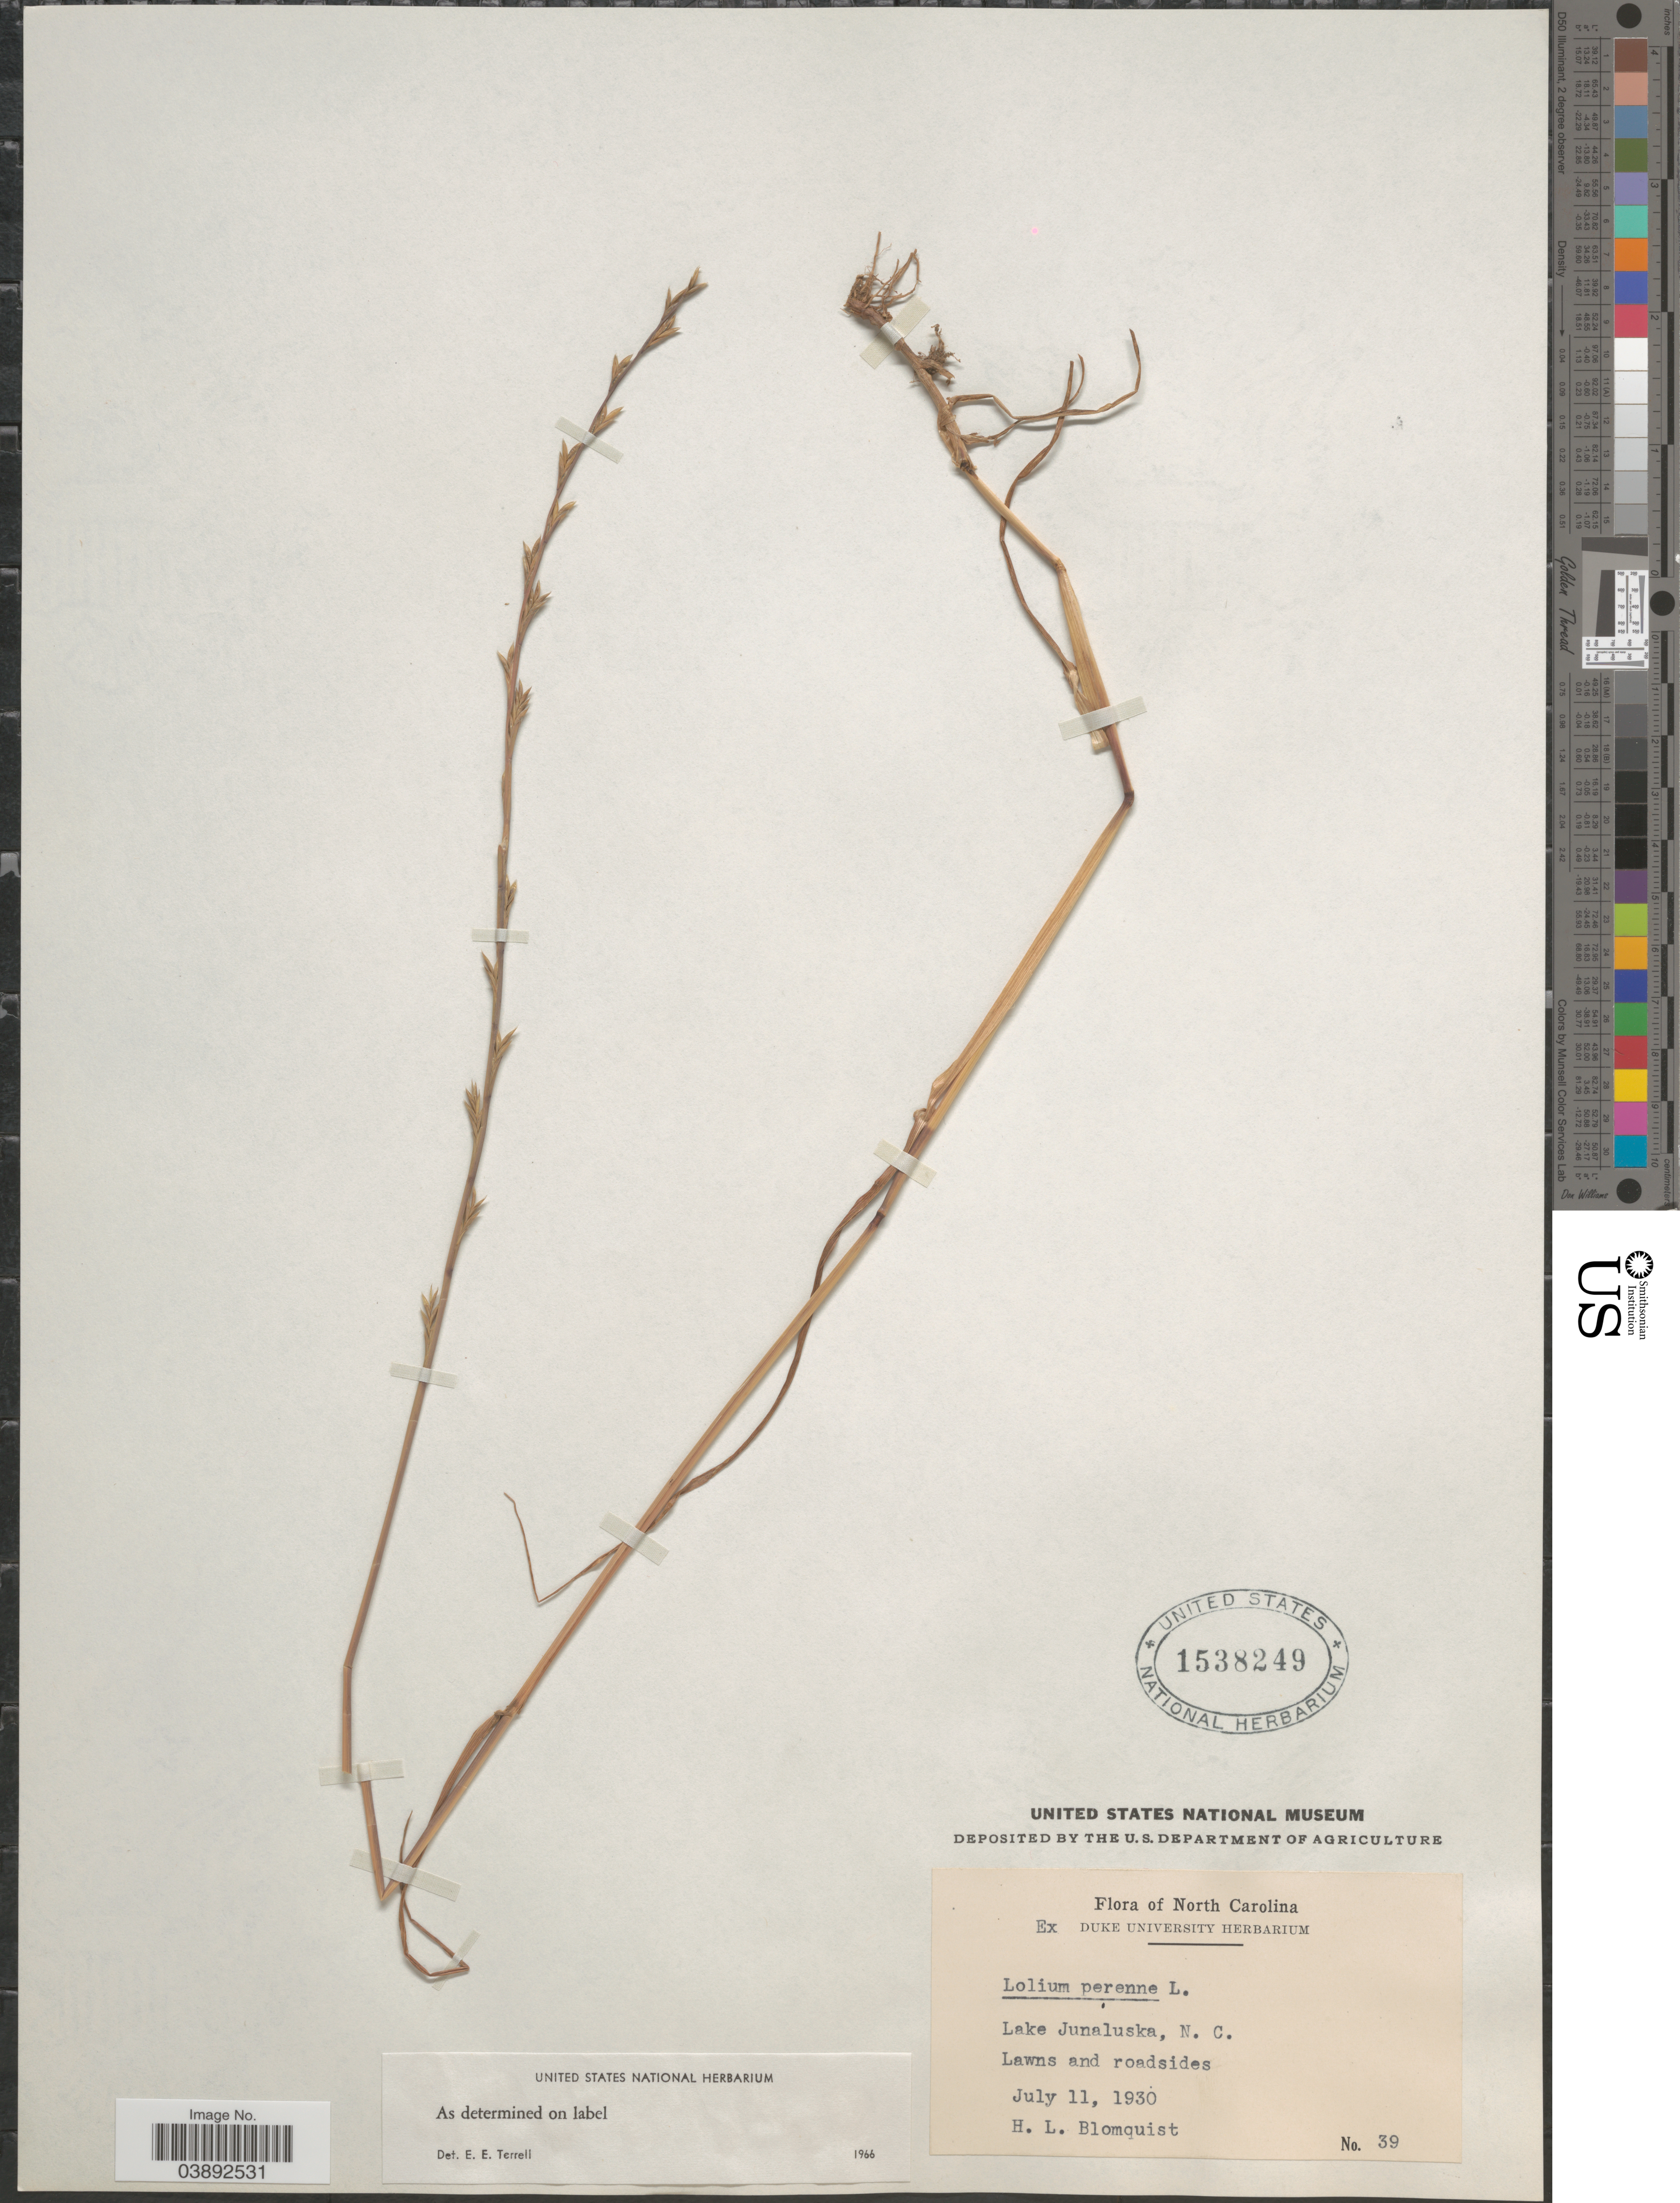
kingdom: Plantae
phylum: Tracheophyta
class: Liliopsida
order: Poales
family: Poaceae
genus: Lolium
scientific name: Lolium perenne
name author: L.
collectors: H. Blomquist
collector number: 39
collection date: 1930-07-11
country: United States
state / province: North Carolina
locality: Lake Junaluska.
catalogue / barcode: US 1538249